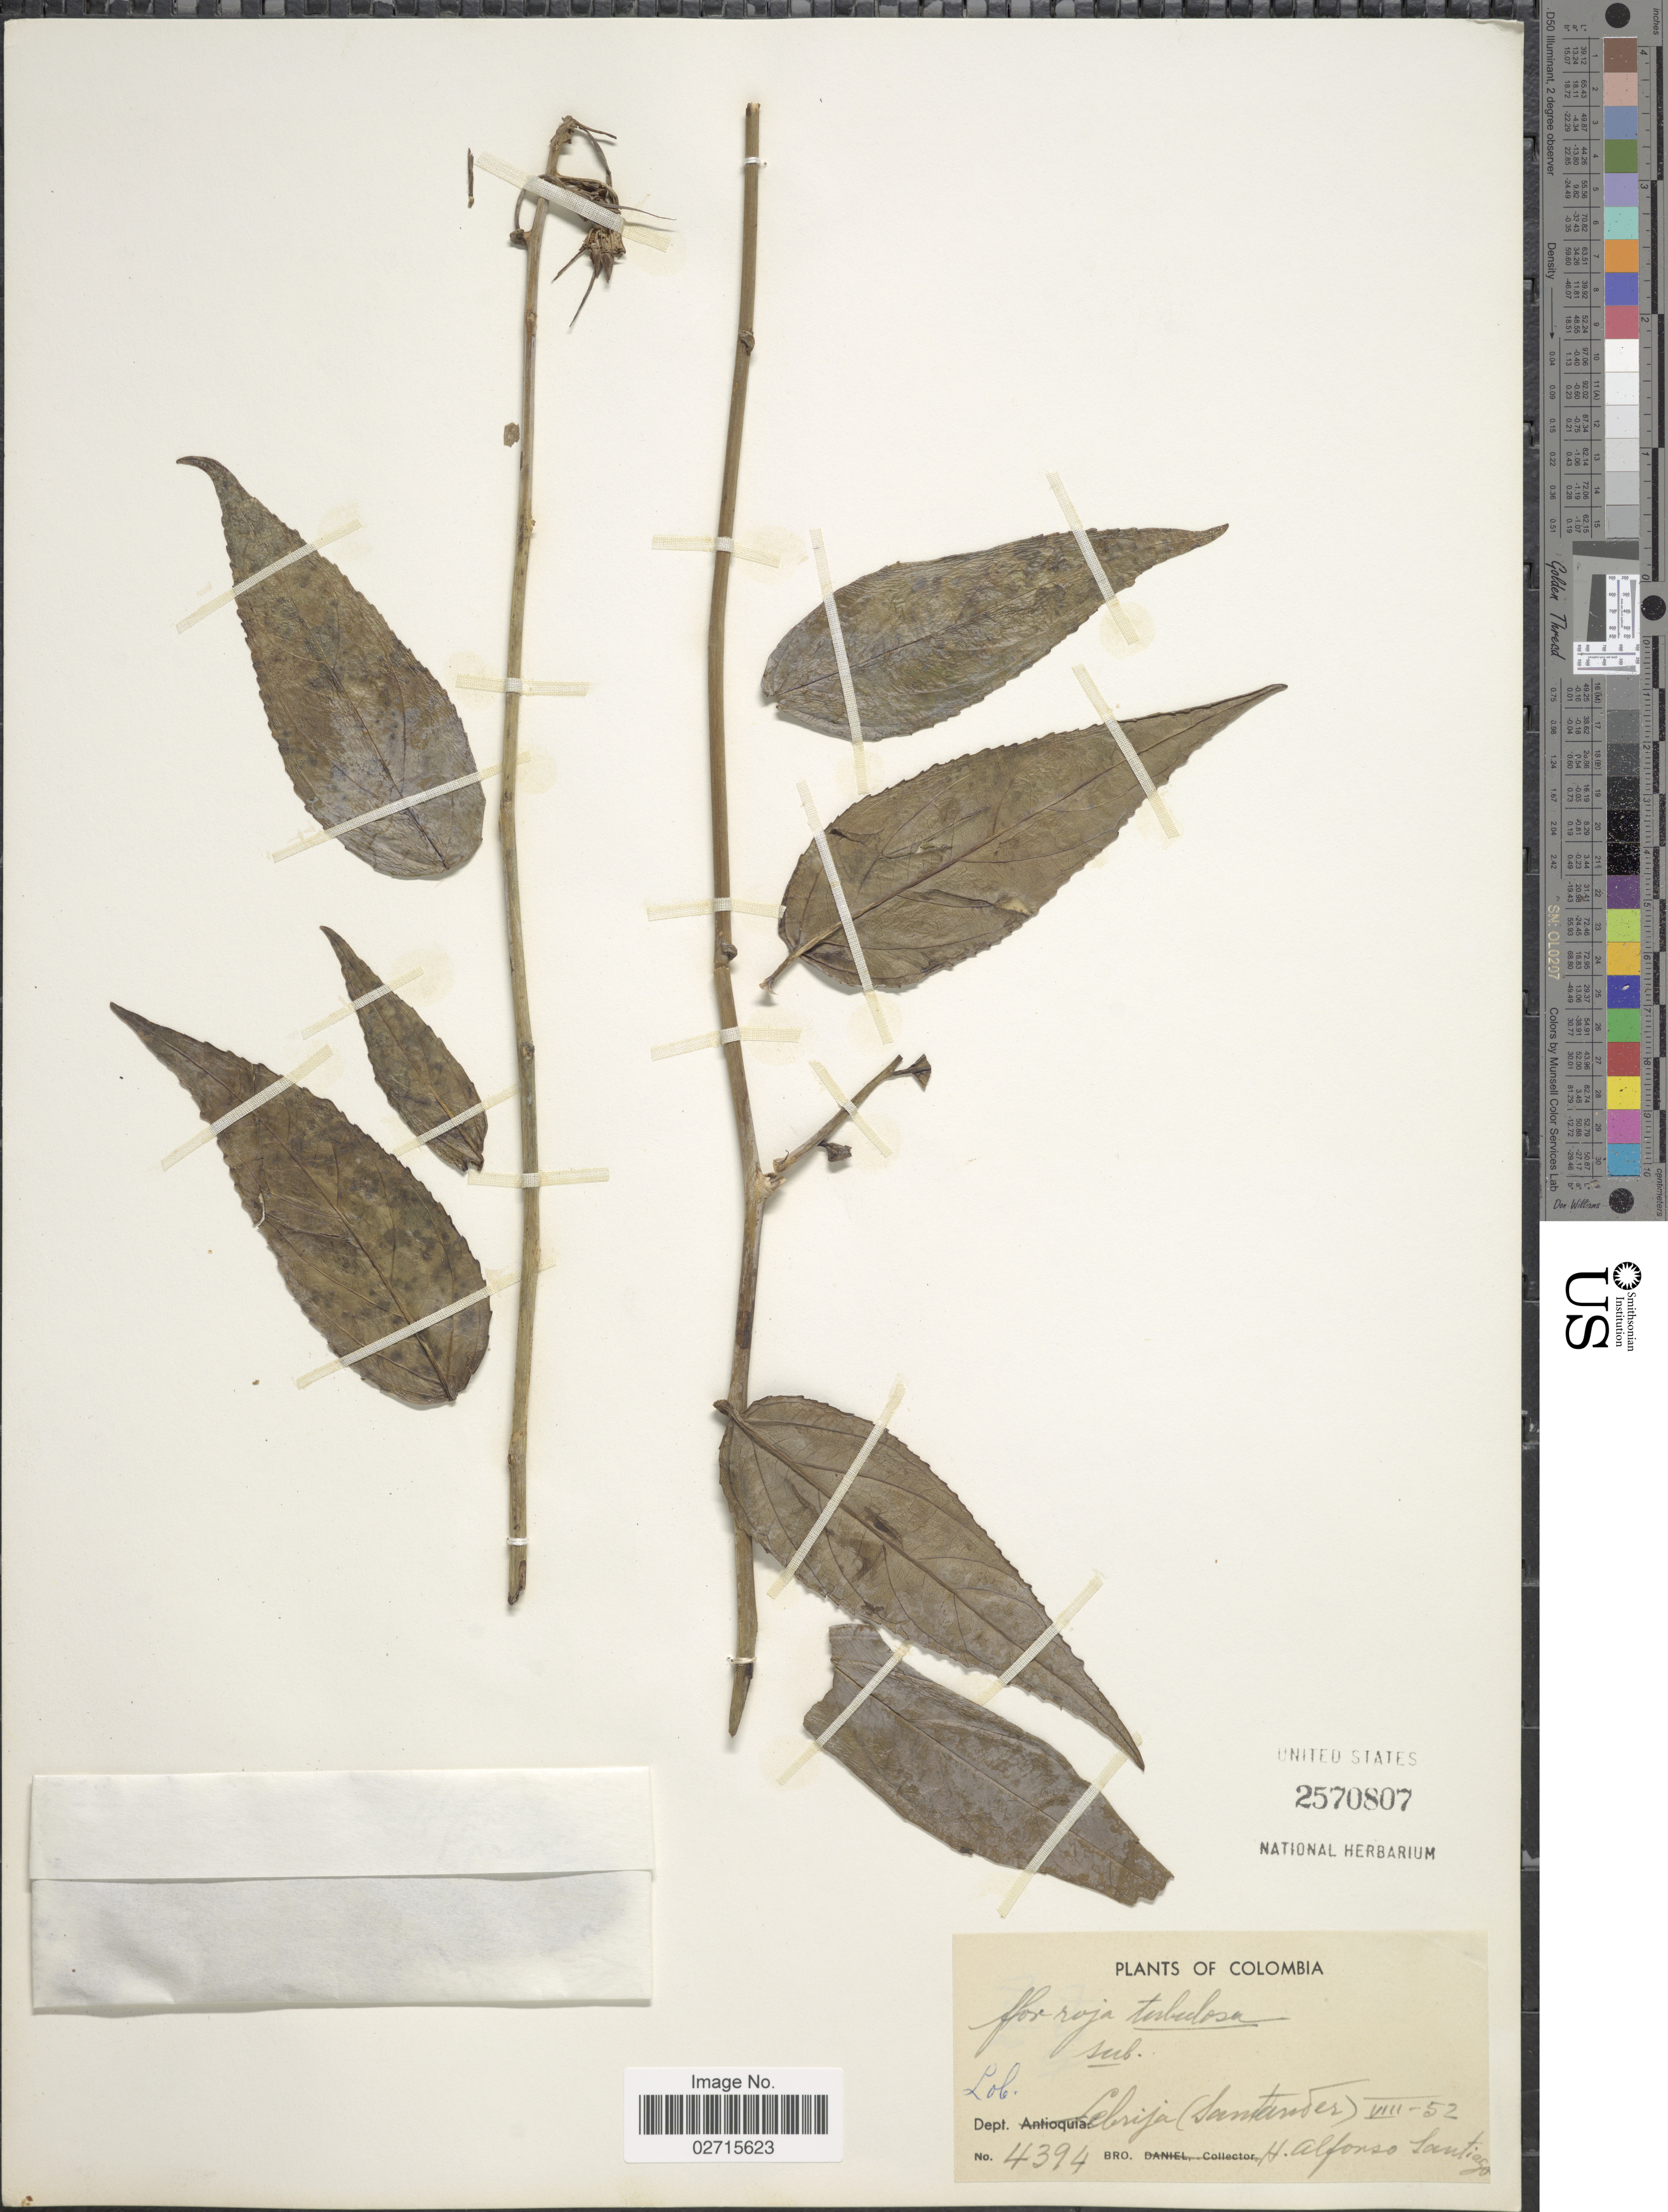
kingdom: Plantae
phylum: Tracheophyta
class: Magnoliopsida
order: Asterales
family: Campanulaceae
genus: Lobelia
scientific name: Lobelia sp.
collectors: H. Santiago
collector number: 4394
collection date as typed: Transcribed d/m/y: /8/52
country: Colombia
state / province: Santander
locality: Dept. Lebrija.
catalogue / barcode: US 2570807